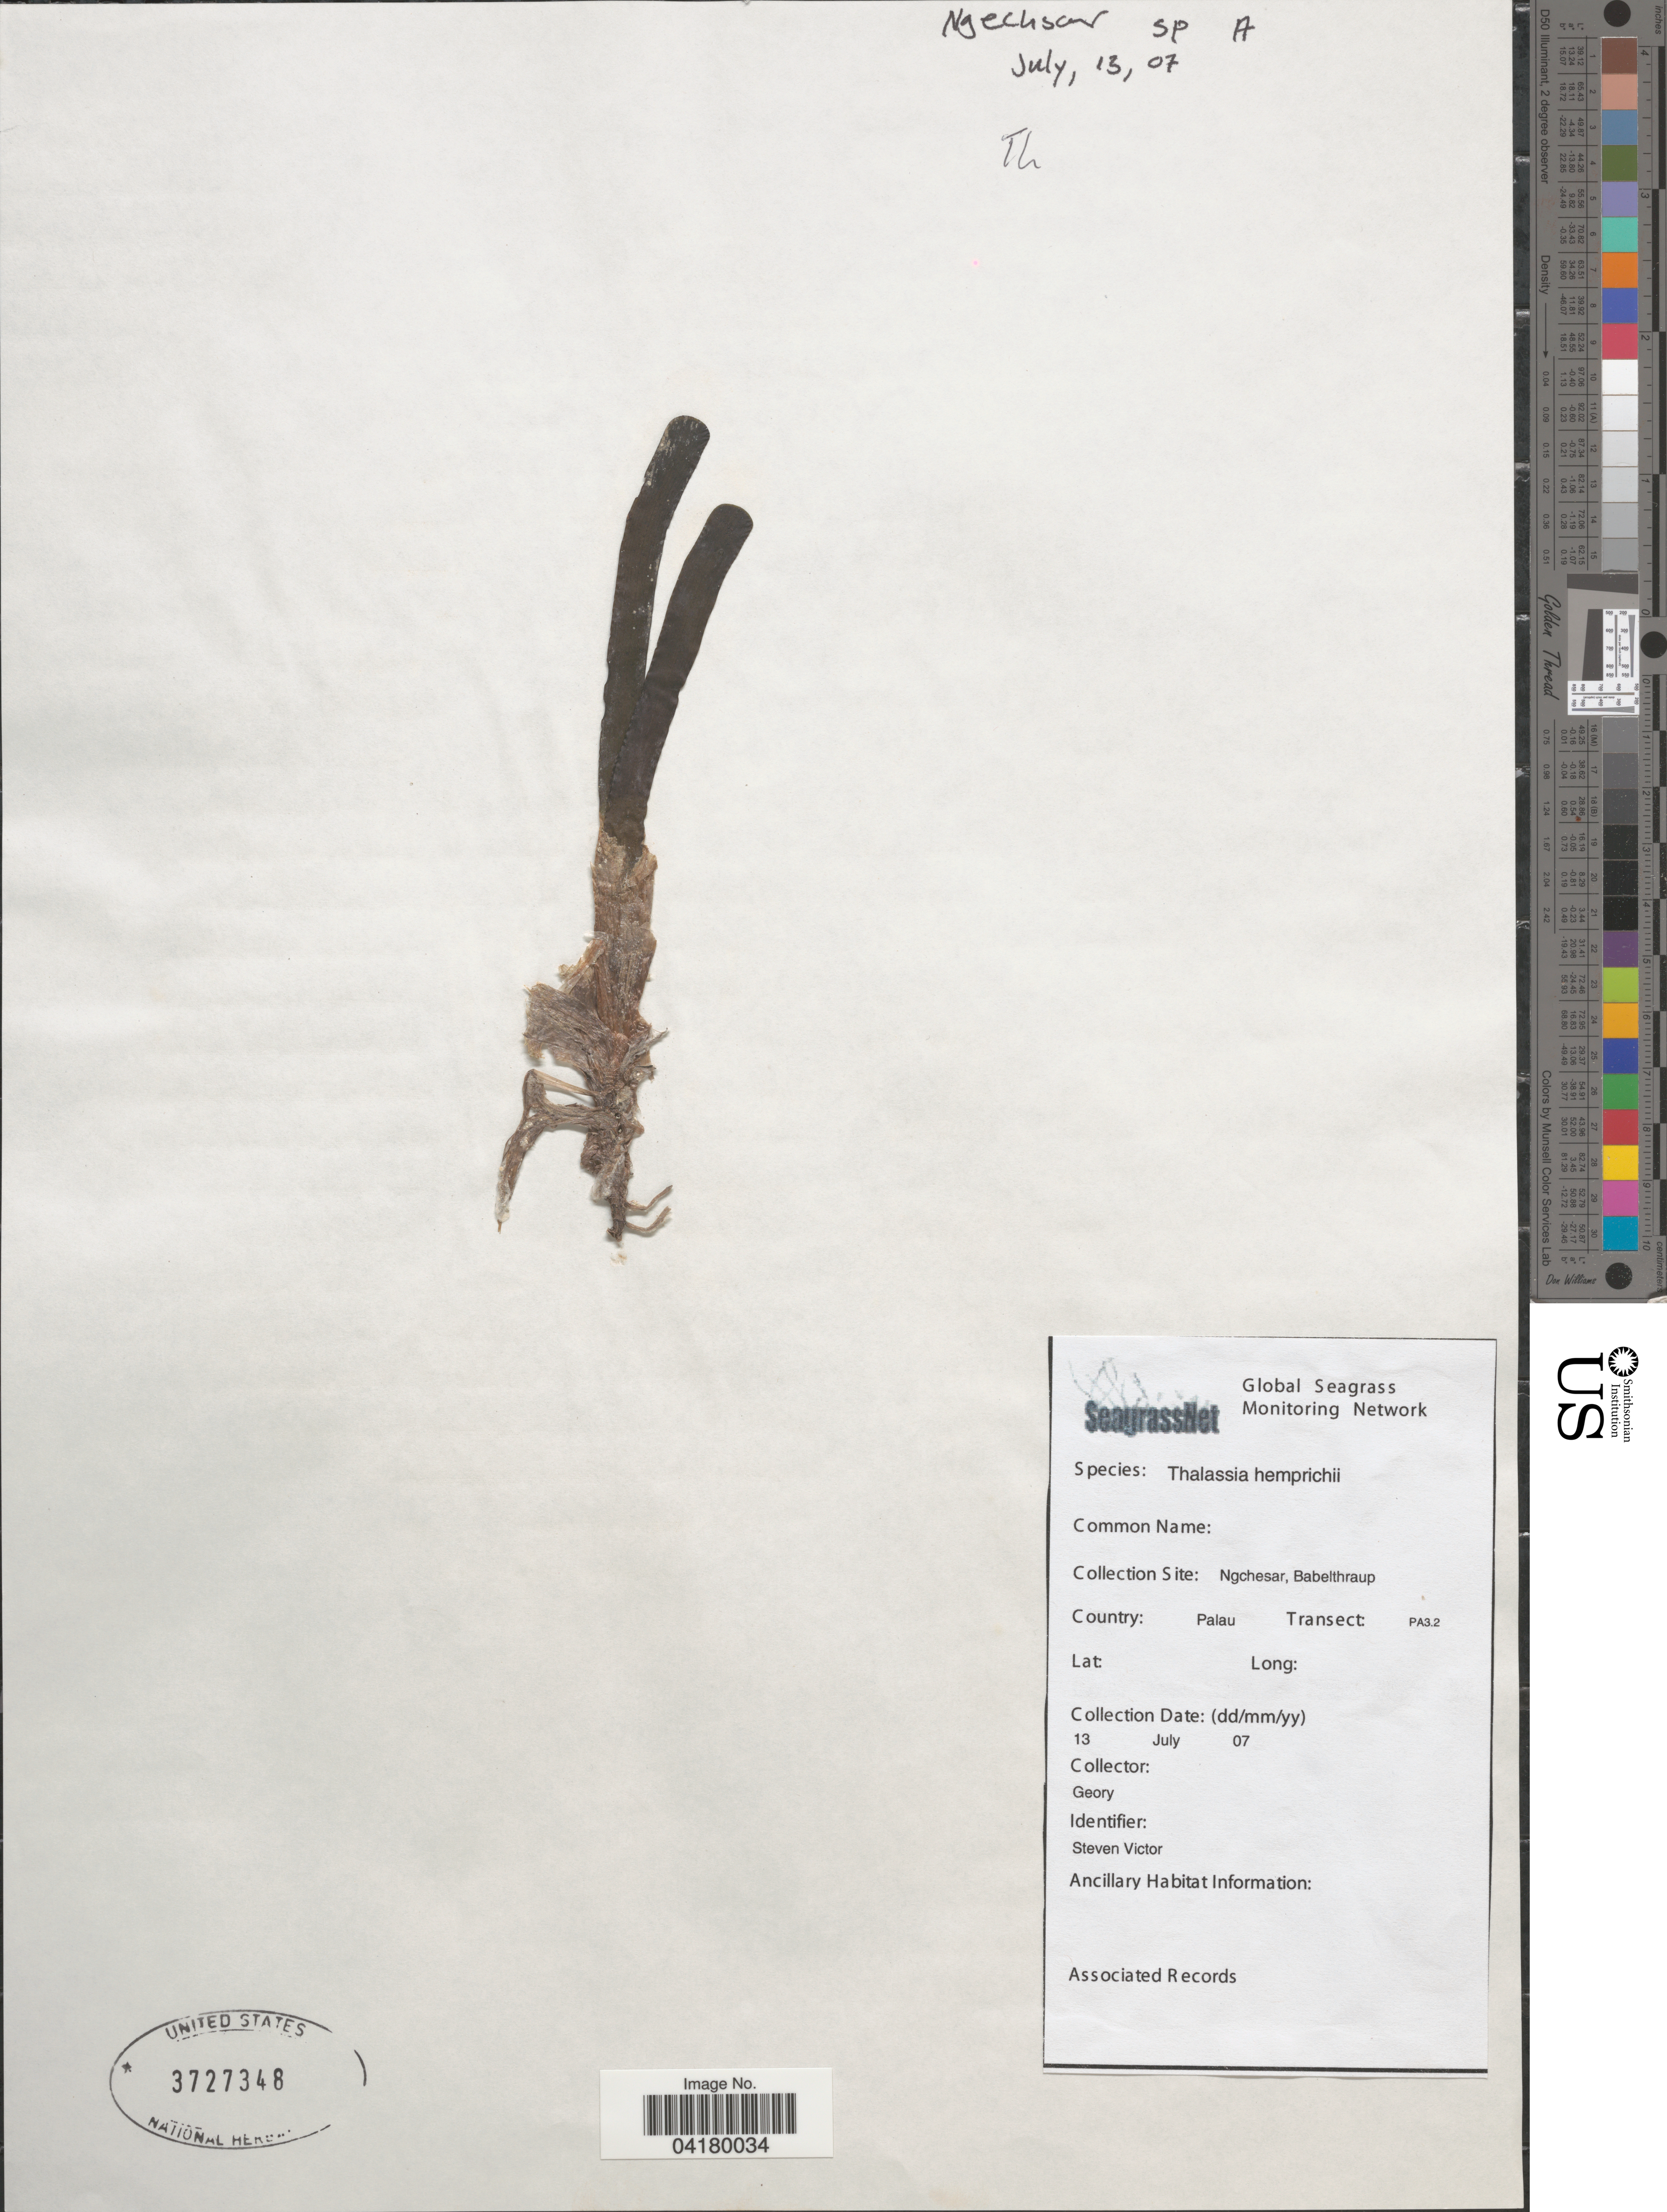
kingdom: Plantae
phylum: Tracheophyta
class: Liliopsida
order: Alismatales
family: Hydrocharitaceae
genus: Thalassia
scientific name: Thalassia hemprichii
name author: Asch.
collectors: Geor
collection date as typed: Transcribed d/m/y: 13/7/7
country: Palau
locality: Collection Site: Ngchesar, Babelthraup. Country: Palau. Transect: PA3.2.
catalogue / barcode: US 3727348